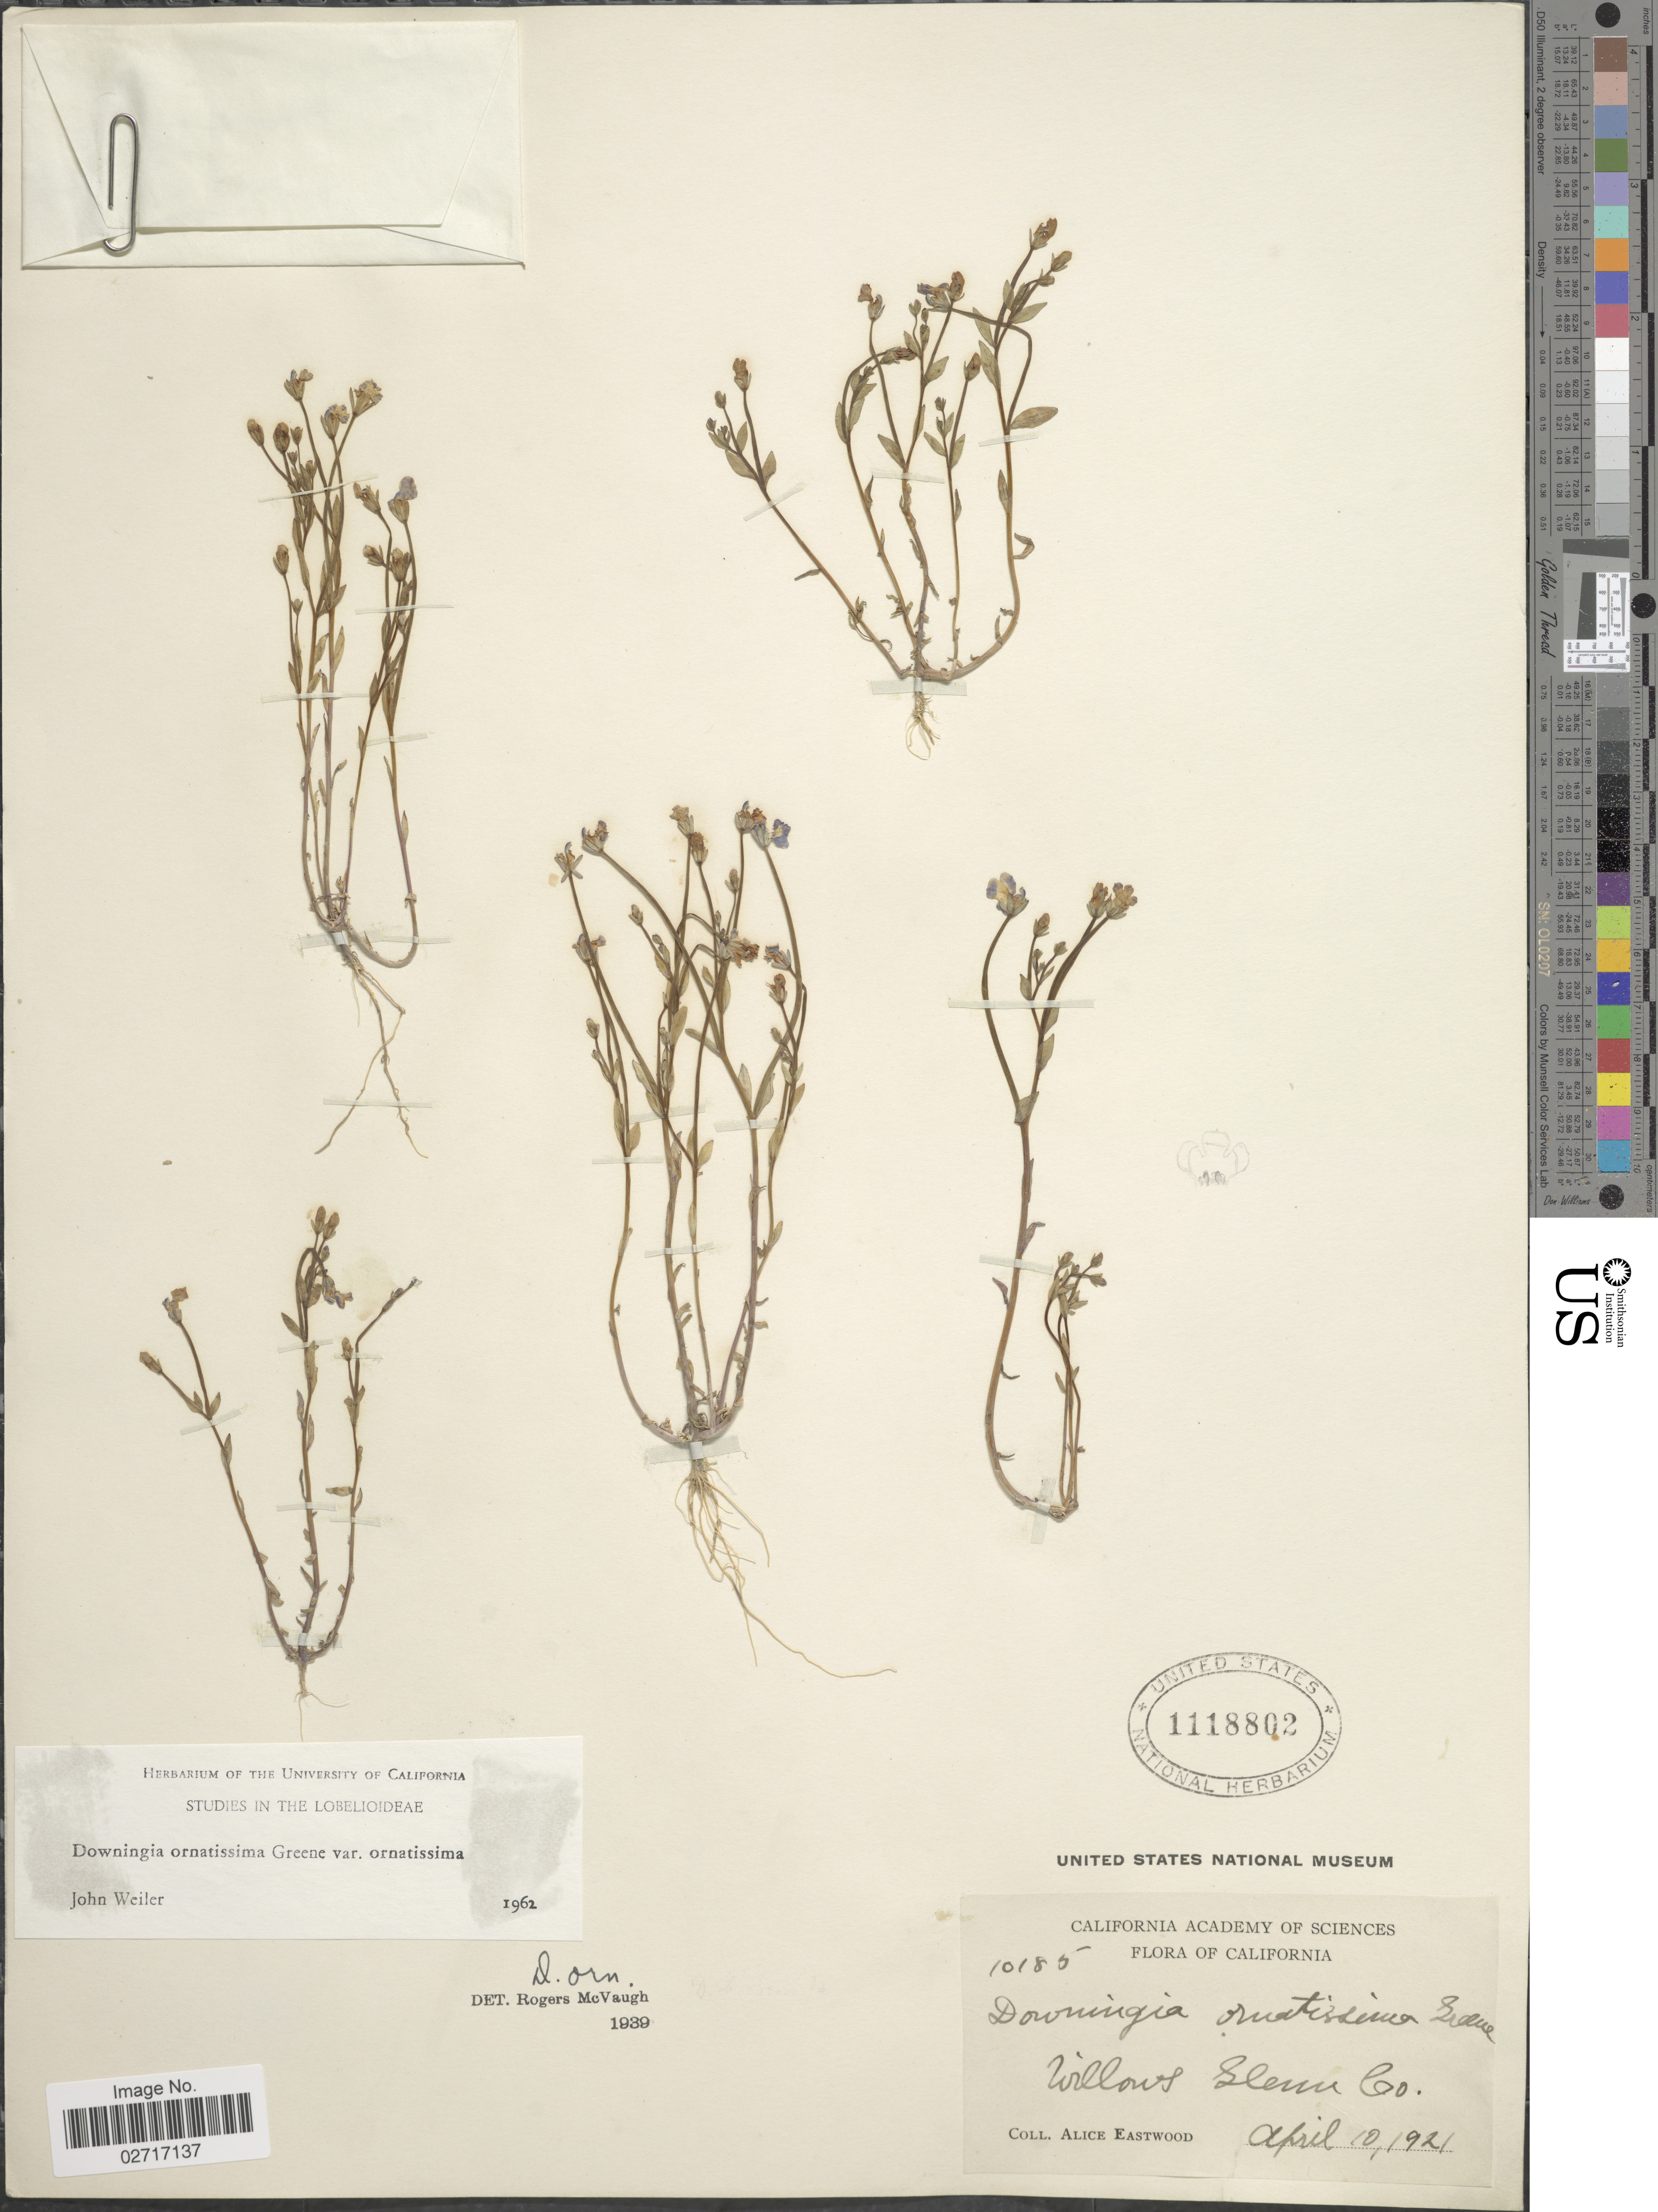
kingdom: Plantae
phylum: Tracheophyta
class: Magnoliopsida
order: Asterales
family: Campanulaceae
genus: Downingia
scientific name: Downingia ornatissima var. ornatissima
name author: Greene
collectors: A. Eastwood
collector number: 10185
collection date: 1921-04-10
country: United States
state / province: California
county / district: Glenn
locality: Willows Glenn Co.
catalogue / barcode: US 1118802